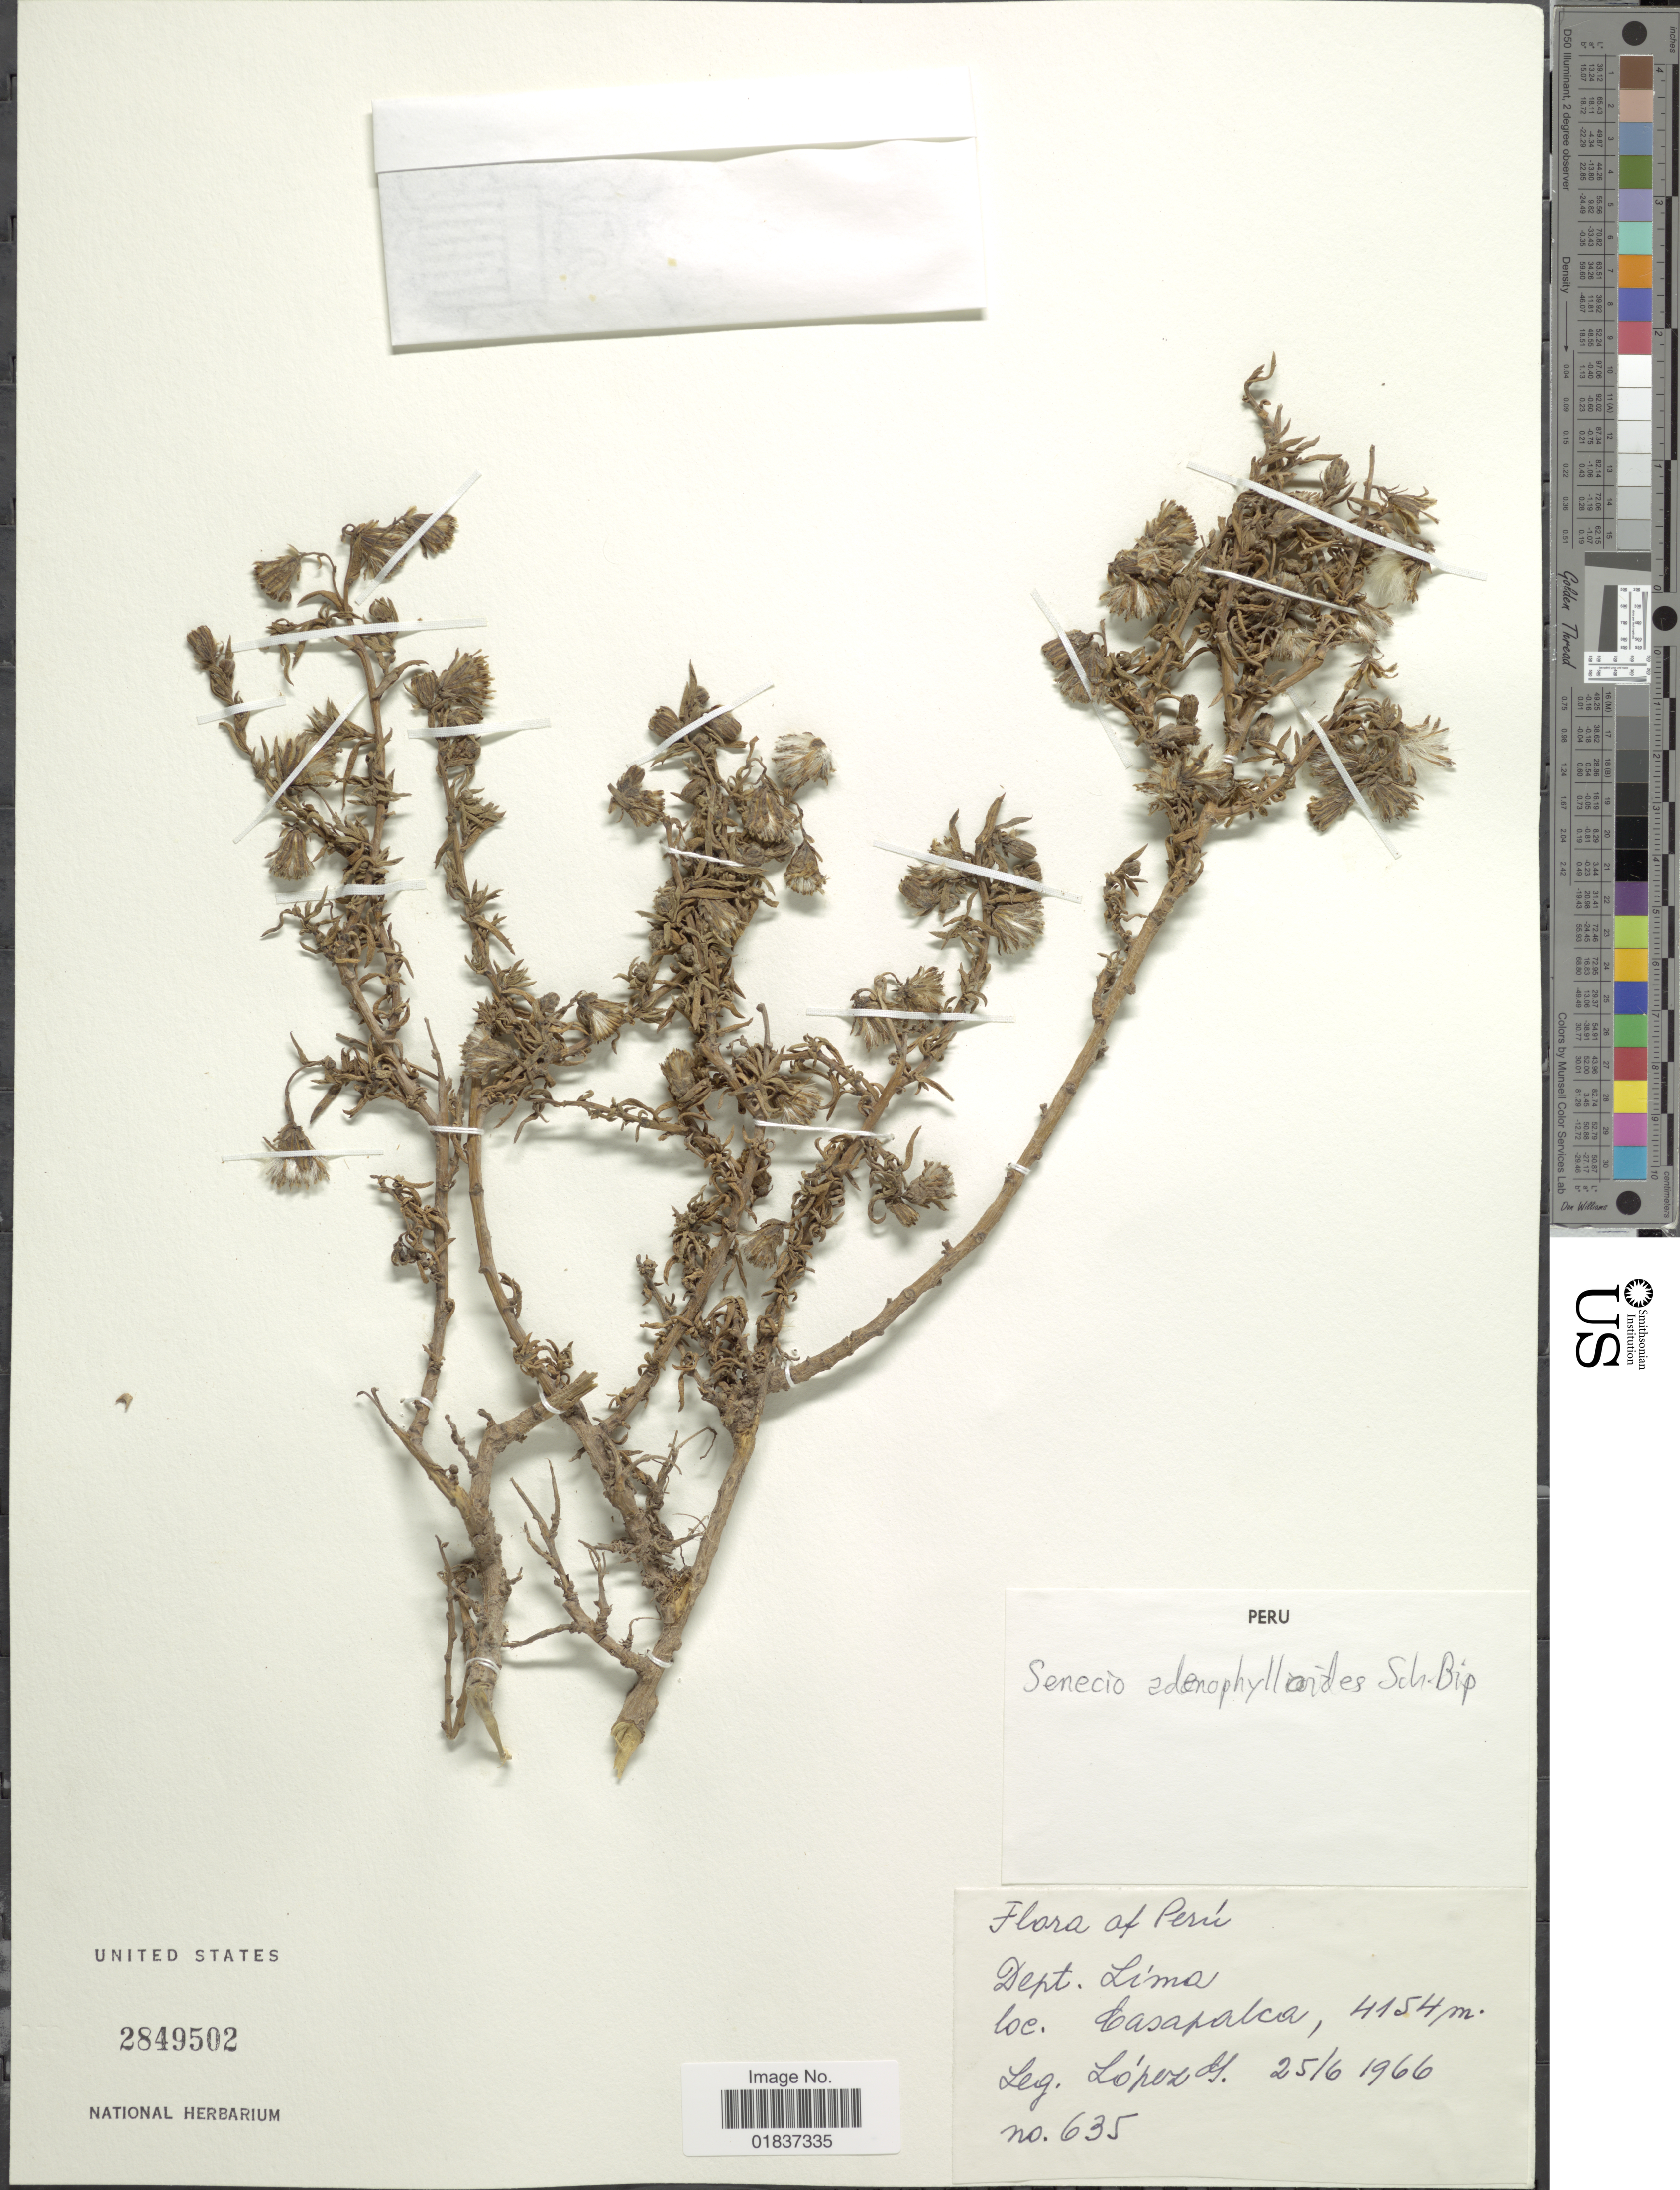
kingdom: Plantae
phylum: Tracheophyta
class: Magnoliopsida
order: Asterales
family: Asteraceae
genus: Senecio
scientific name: Senecio rufescens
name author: DC.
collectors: G. López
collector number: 635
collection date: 1966-06-25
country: Peru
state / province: Lima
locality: Lima. Casapalca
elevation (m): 4154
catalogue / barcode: US 2849502